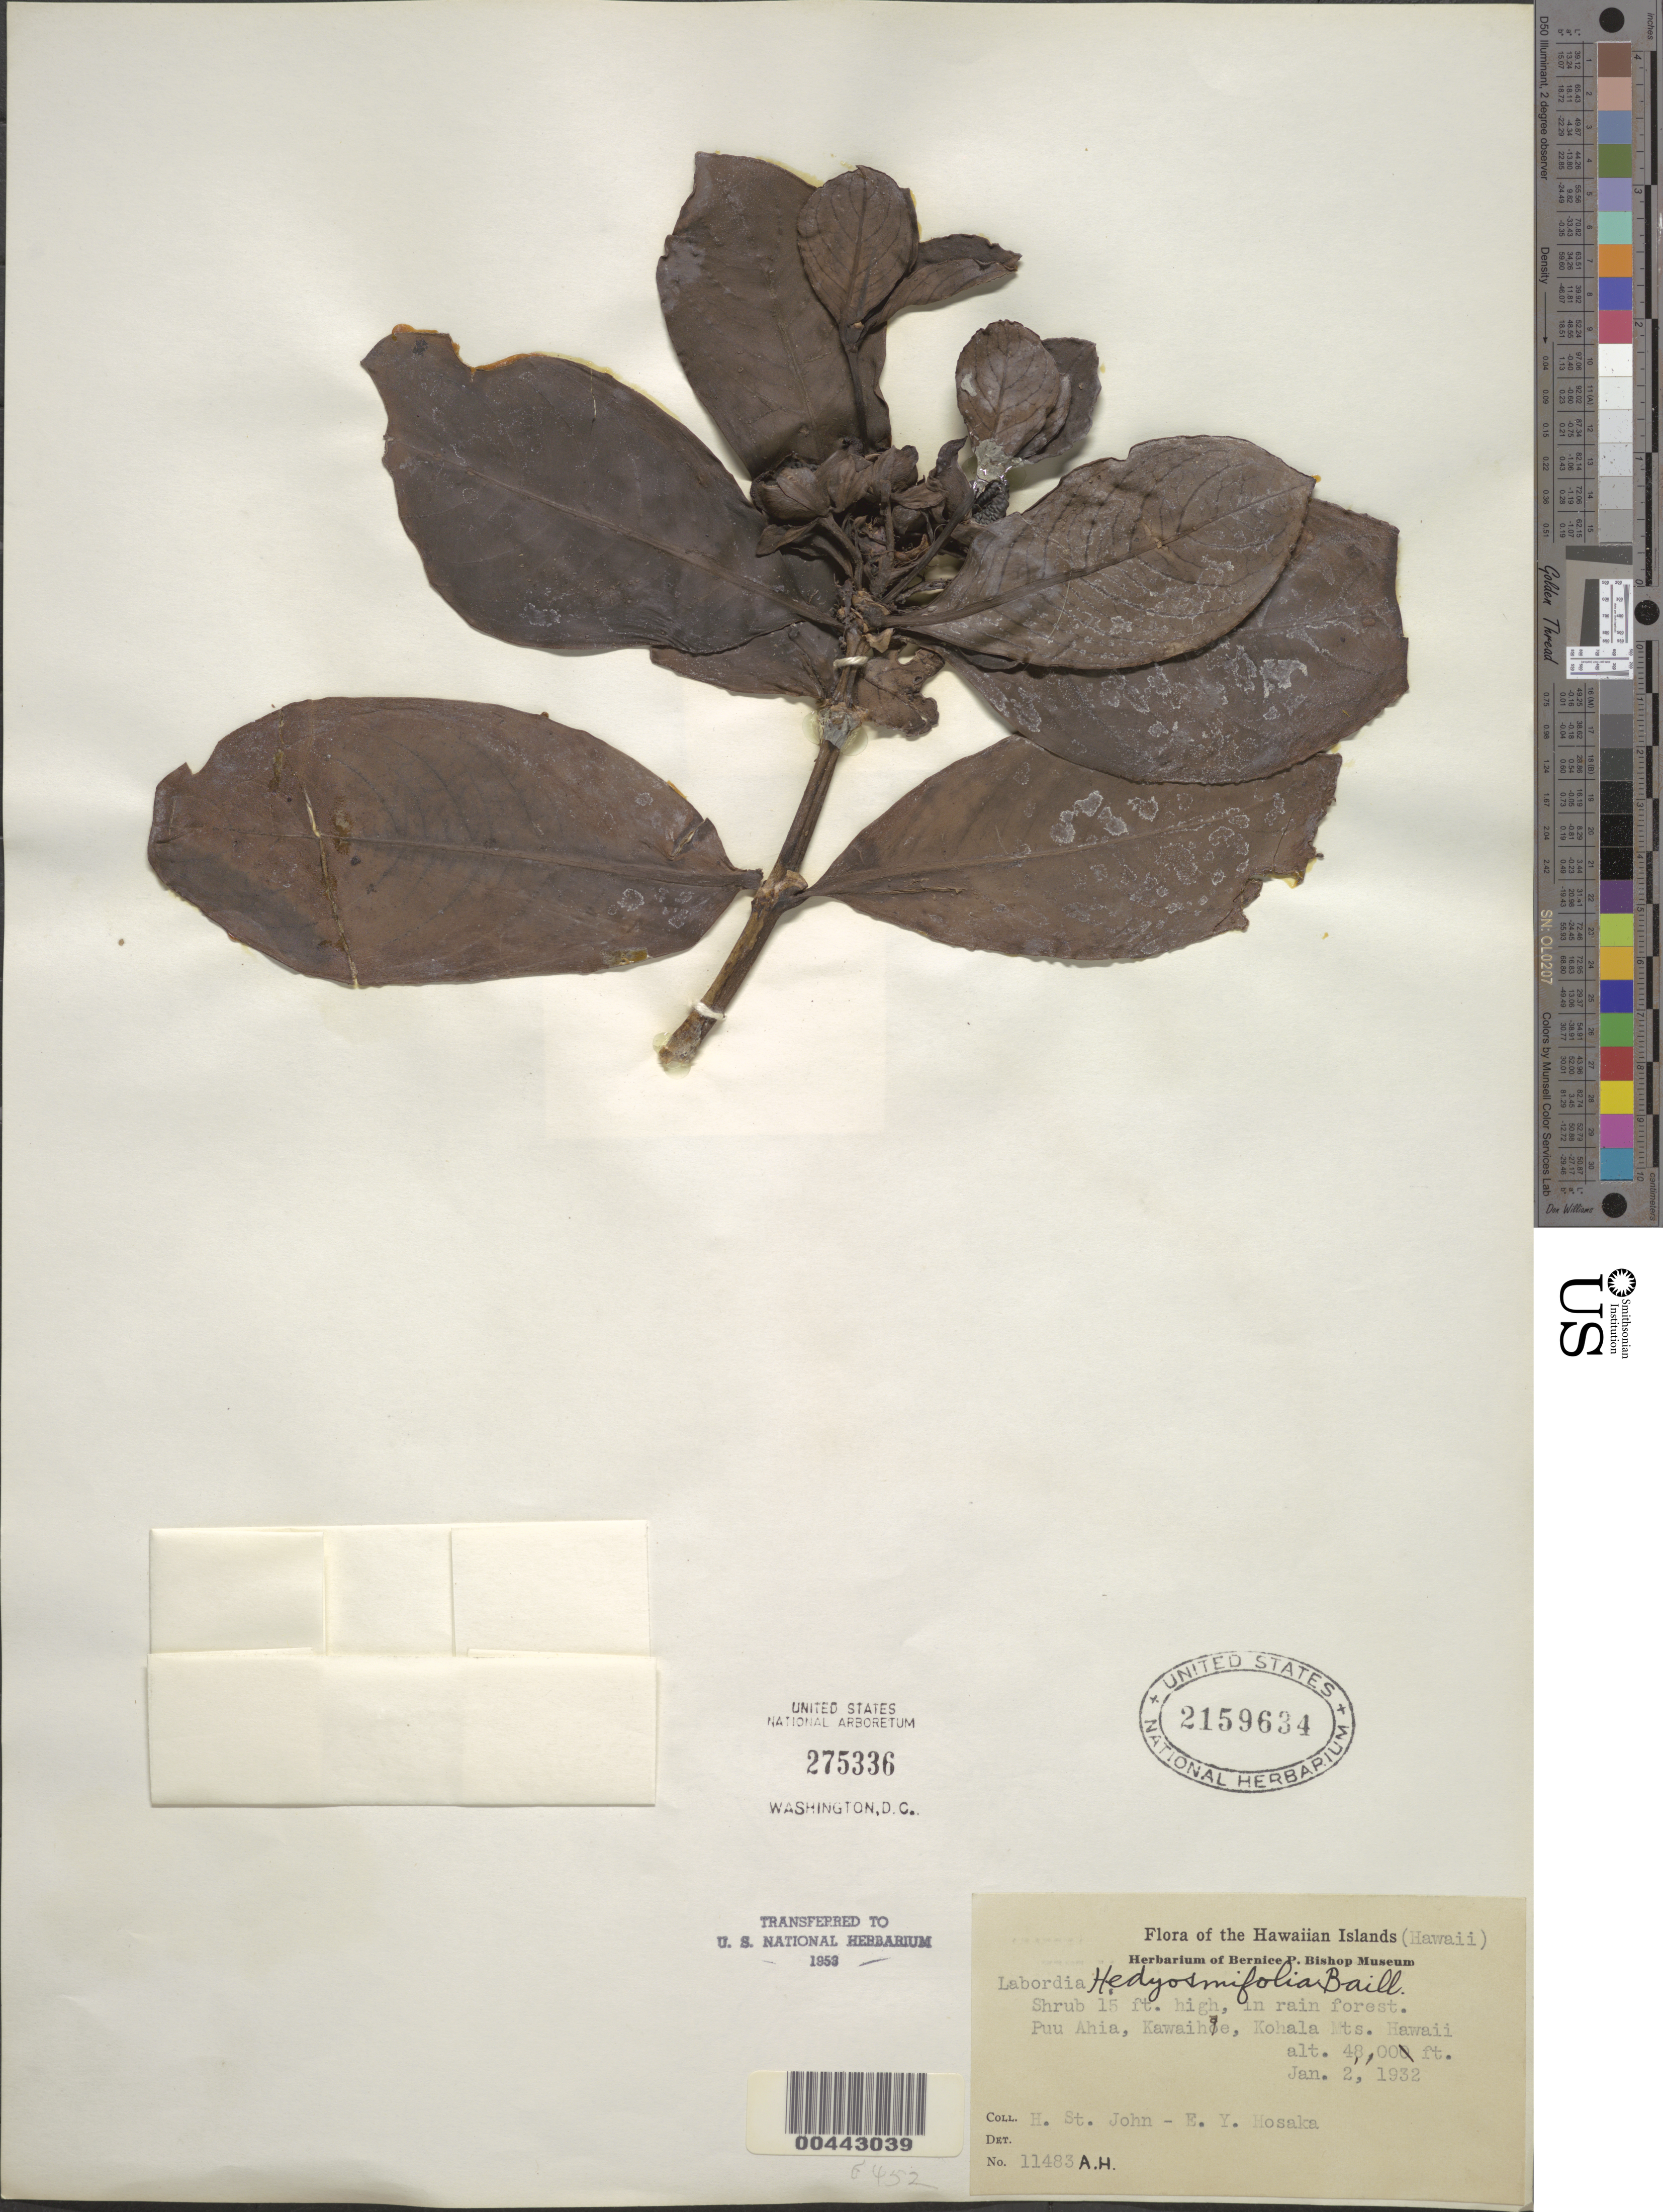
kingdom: Plantae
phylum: Tracheophyta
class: Magnoliopsida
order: Gentianales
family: Loganiaceae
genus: Geniostoma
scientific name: Geniostoma hedyosmifolium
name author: (Baill.) Byng & Christenh.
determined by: Wagner, W. L., (BOT), Smithsonian Institution - National Museum of Natural History (UNITED STATES)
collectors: H. St. John & E. Y. Hosaka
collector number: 11483A.H.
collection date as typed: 2 Jan 1932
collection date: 1932-01-02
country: United States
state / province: Hawaii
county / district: Hawaii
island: Hawaii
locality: Puu Ahia, Kawaiahae, Kohala Mts.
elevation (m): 1463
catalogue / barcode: US 2159634